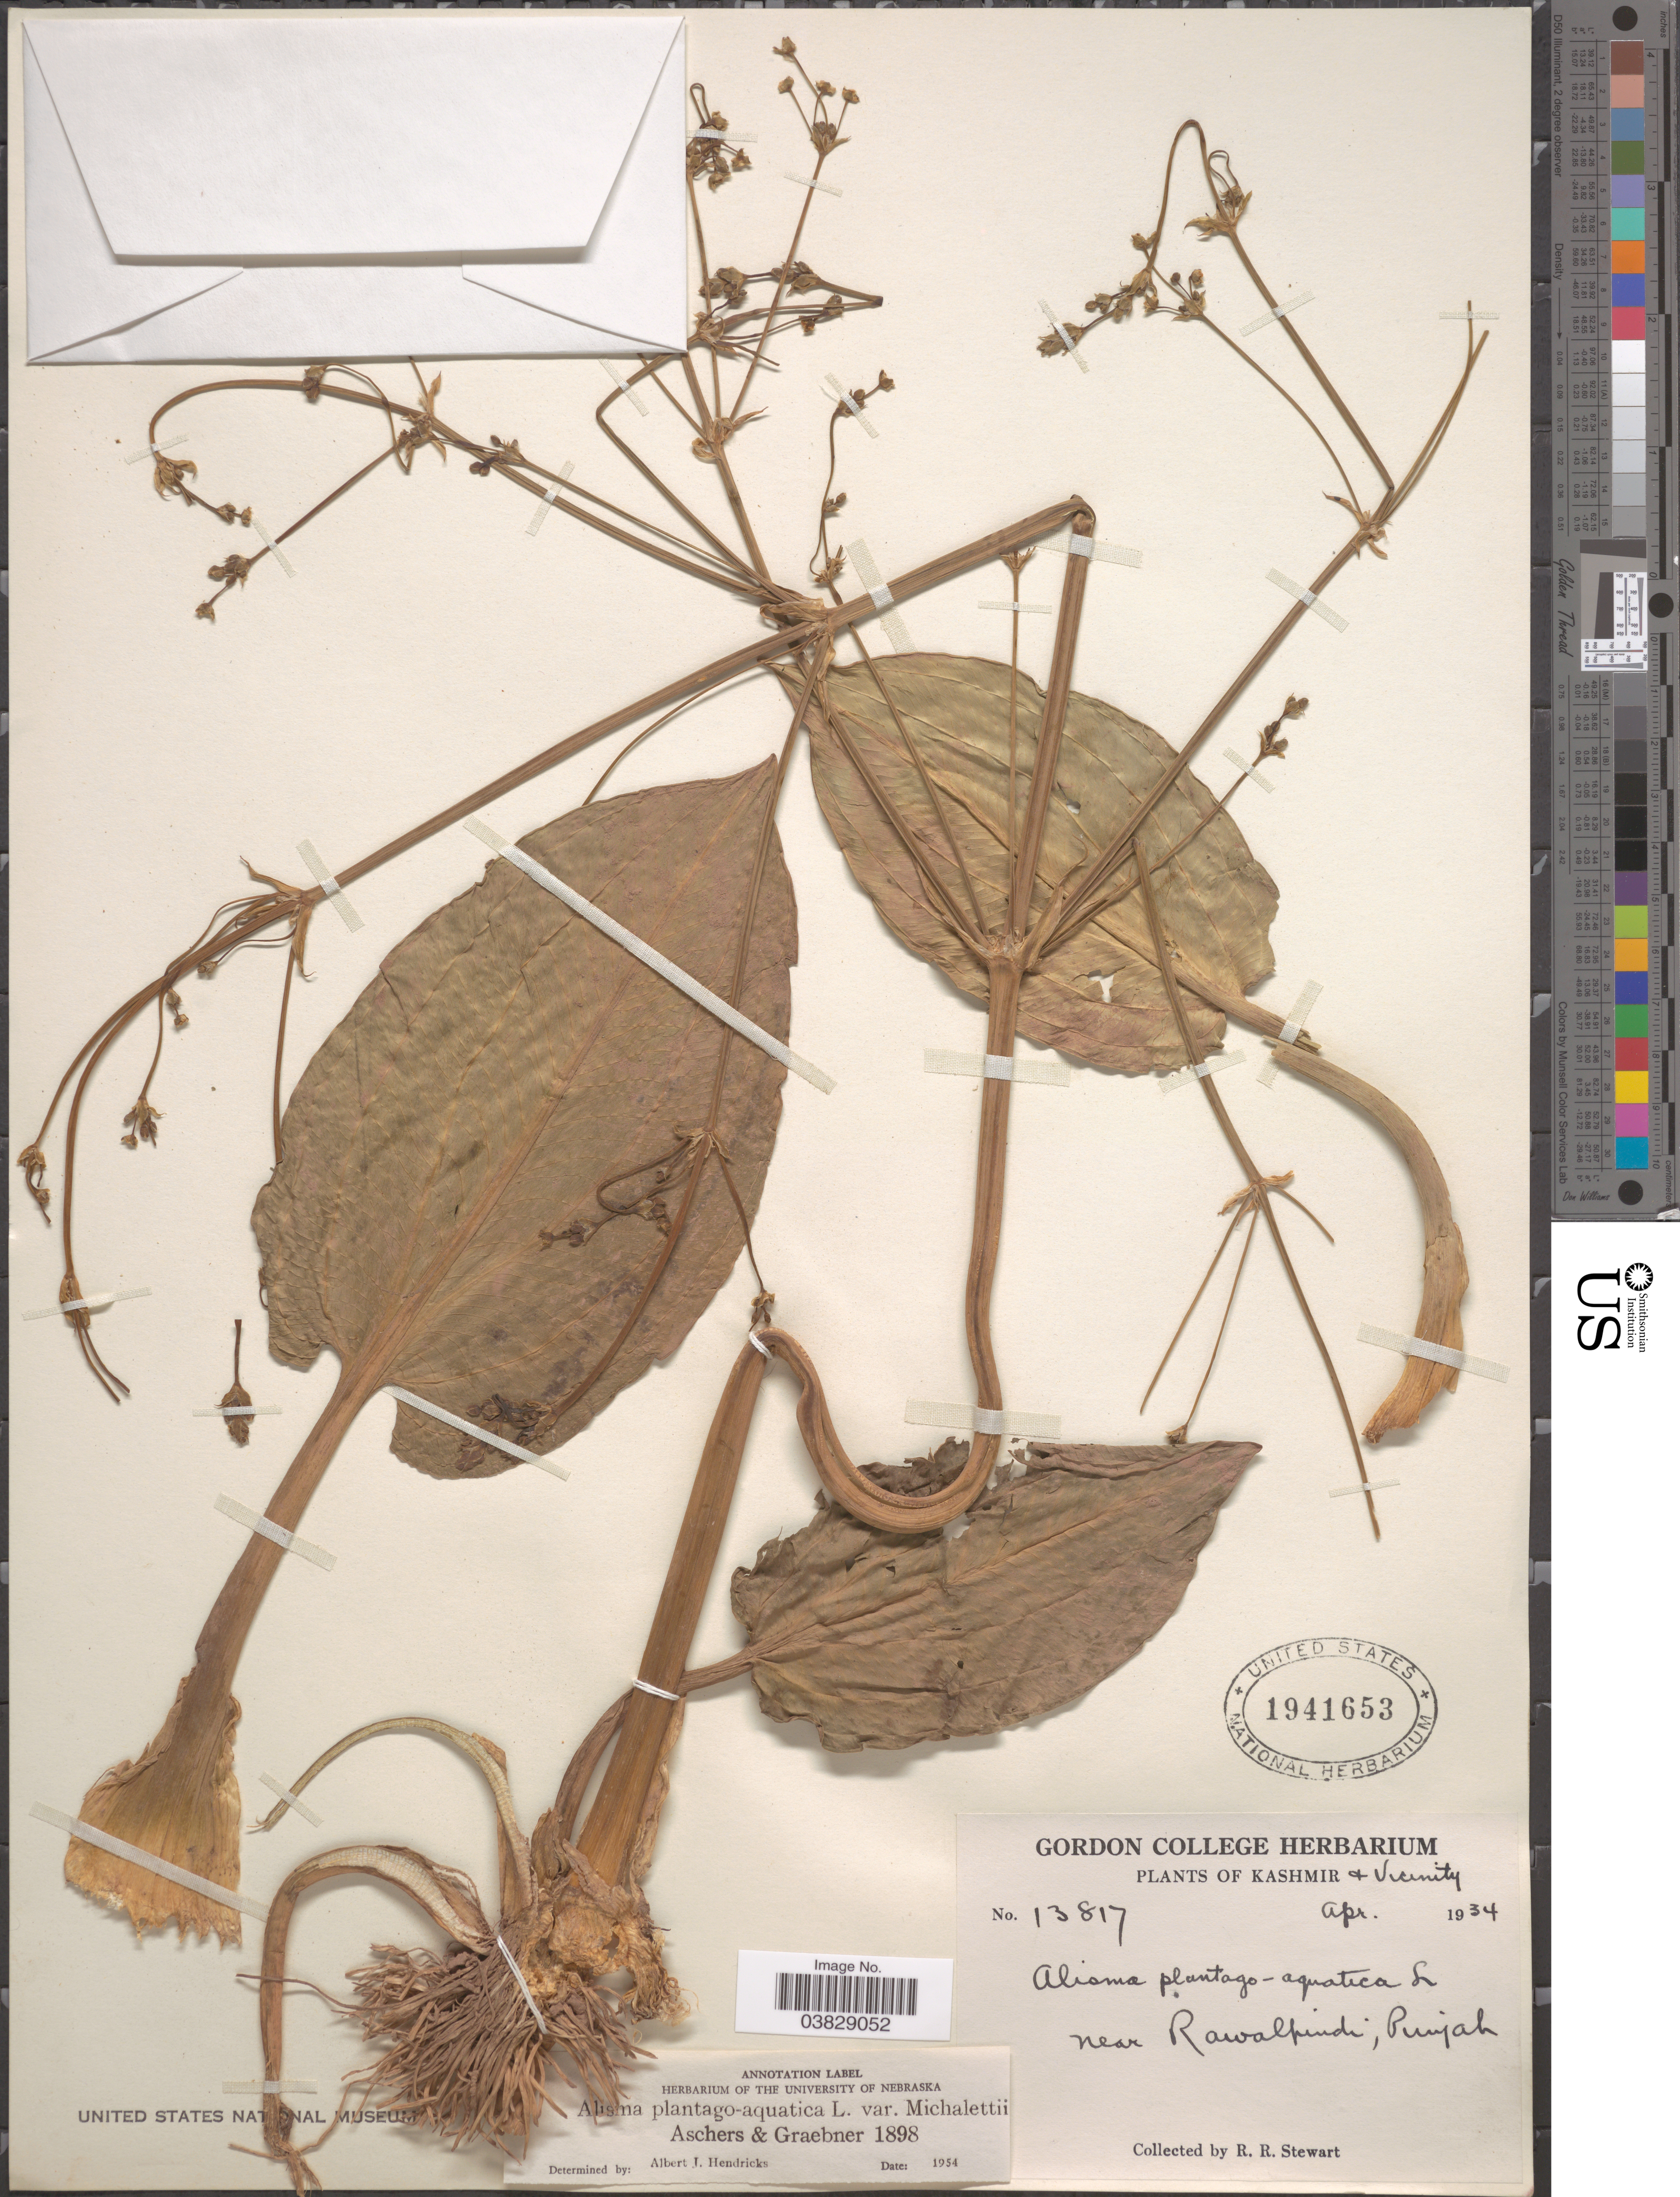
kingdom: Plantae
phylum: Tracheophyta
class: Liliopsida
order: Alismatales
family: Alismataceae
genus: Alisma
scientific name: Alisma plantago-aquatica var. michaletii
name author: (Asch. & Graebn.) Buchenau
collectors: R. Stewart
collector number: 13817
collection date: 1934-04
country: Pakistan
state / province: Punjab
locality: Kashmir & Vicinity. Near Rawalpindi, Punjab.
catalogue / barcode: US 1941653